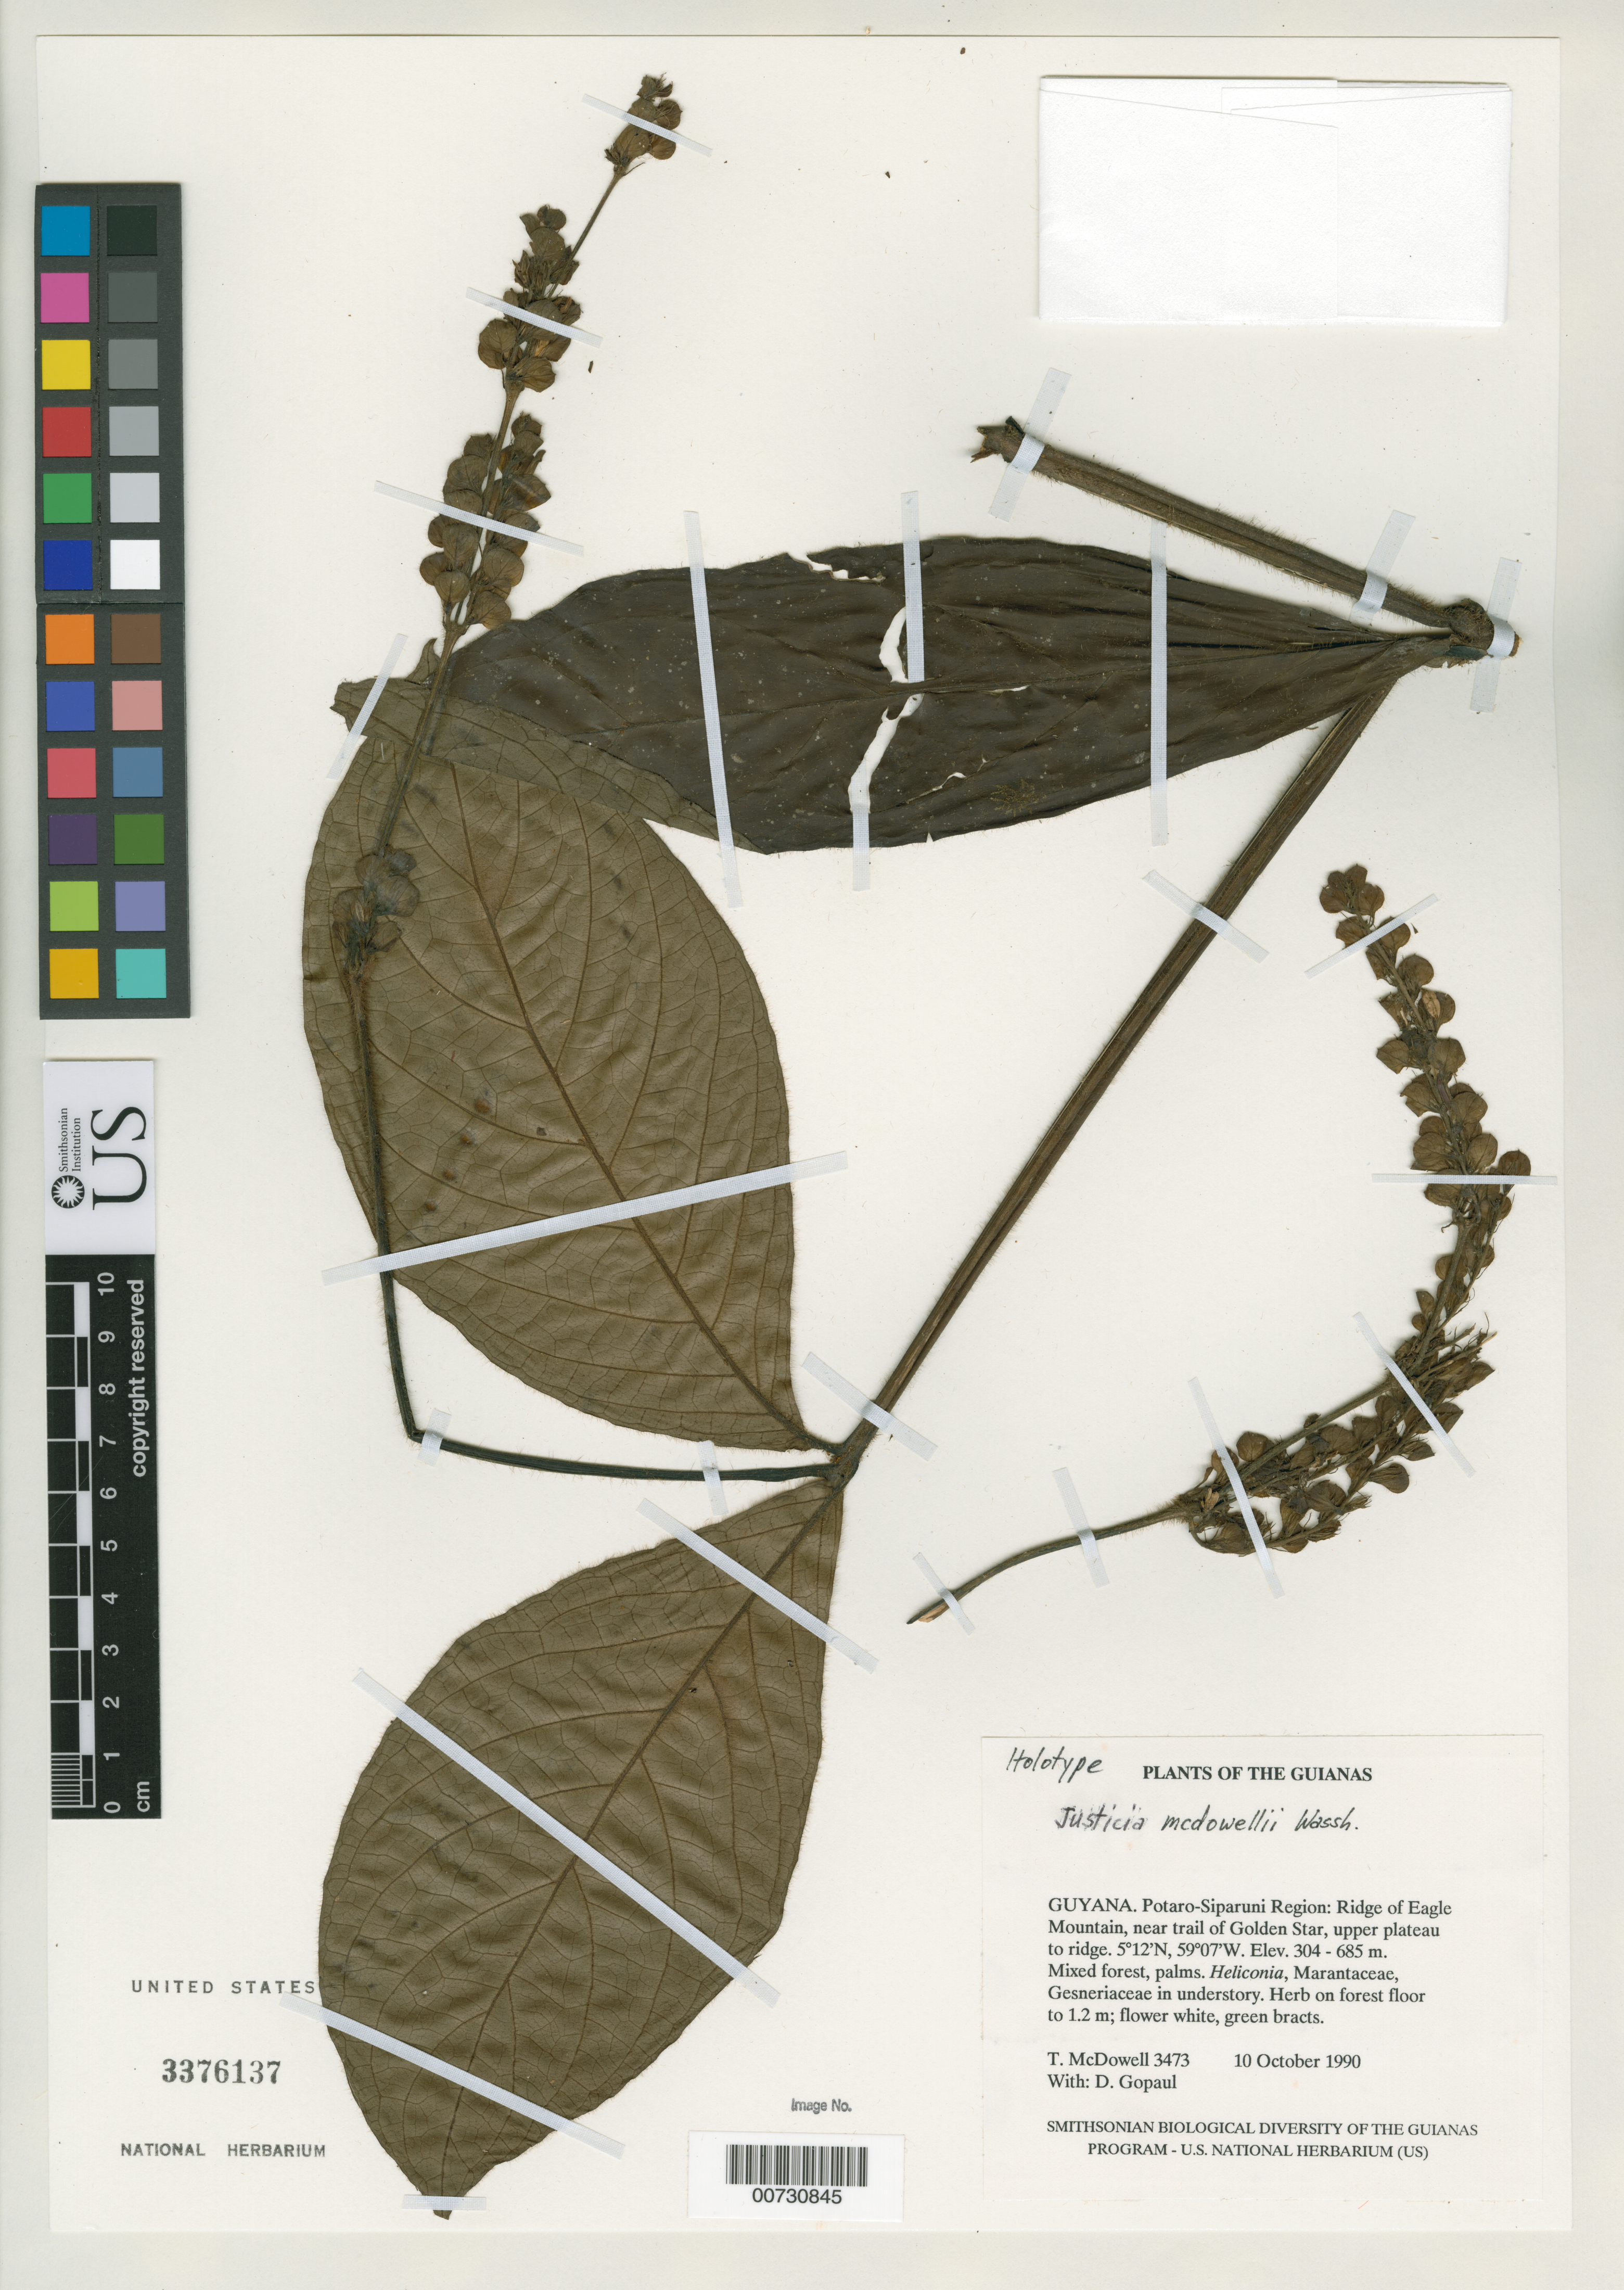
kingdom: Plantae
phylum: Tracheophyta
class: Magnoliopsida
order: Lamiales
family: Acanthaceae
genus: Justicia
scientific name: Justicia mcdowellii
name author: Wassh.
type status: Holotype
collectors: T. McDowell & D. Gopaul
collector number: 3473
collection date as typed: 10 Oct 1990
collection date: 1990-10-10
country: Guyana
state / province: Potaro-Siparuni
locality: Ridge of Eagle Mountain, near trail of Golden Star, upper plateau to ridge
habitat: Mixed forest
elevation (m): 304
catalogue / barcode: US 3376137